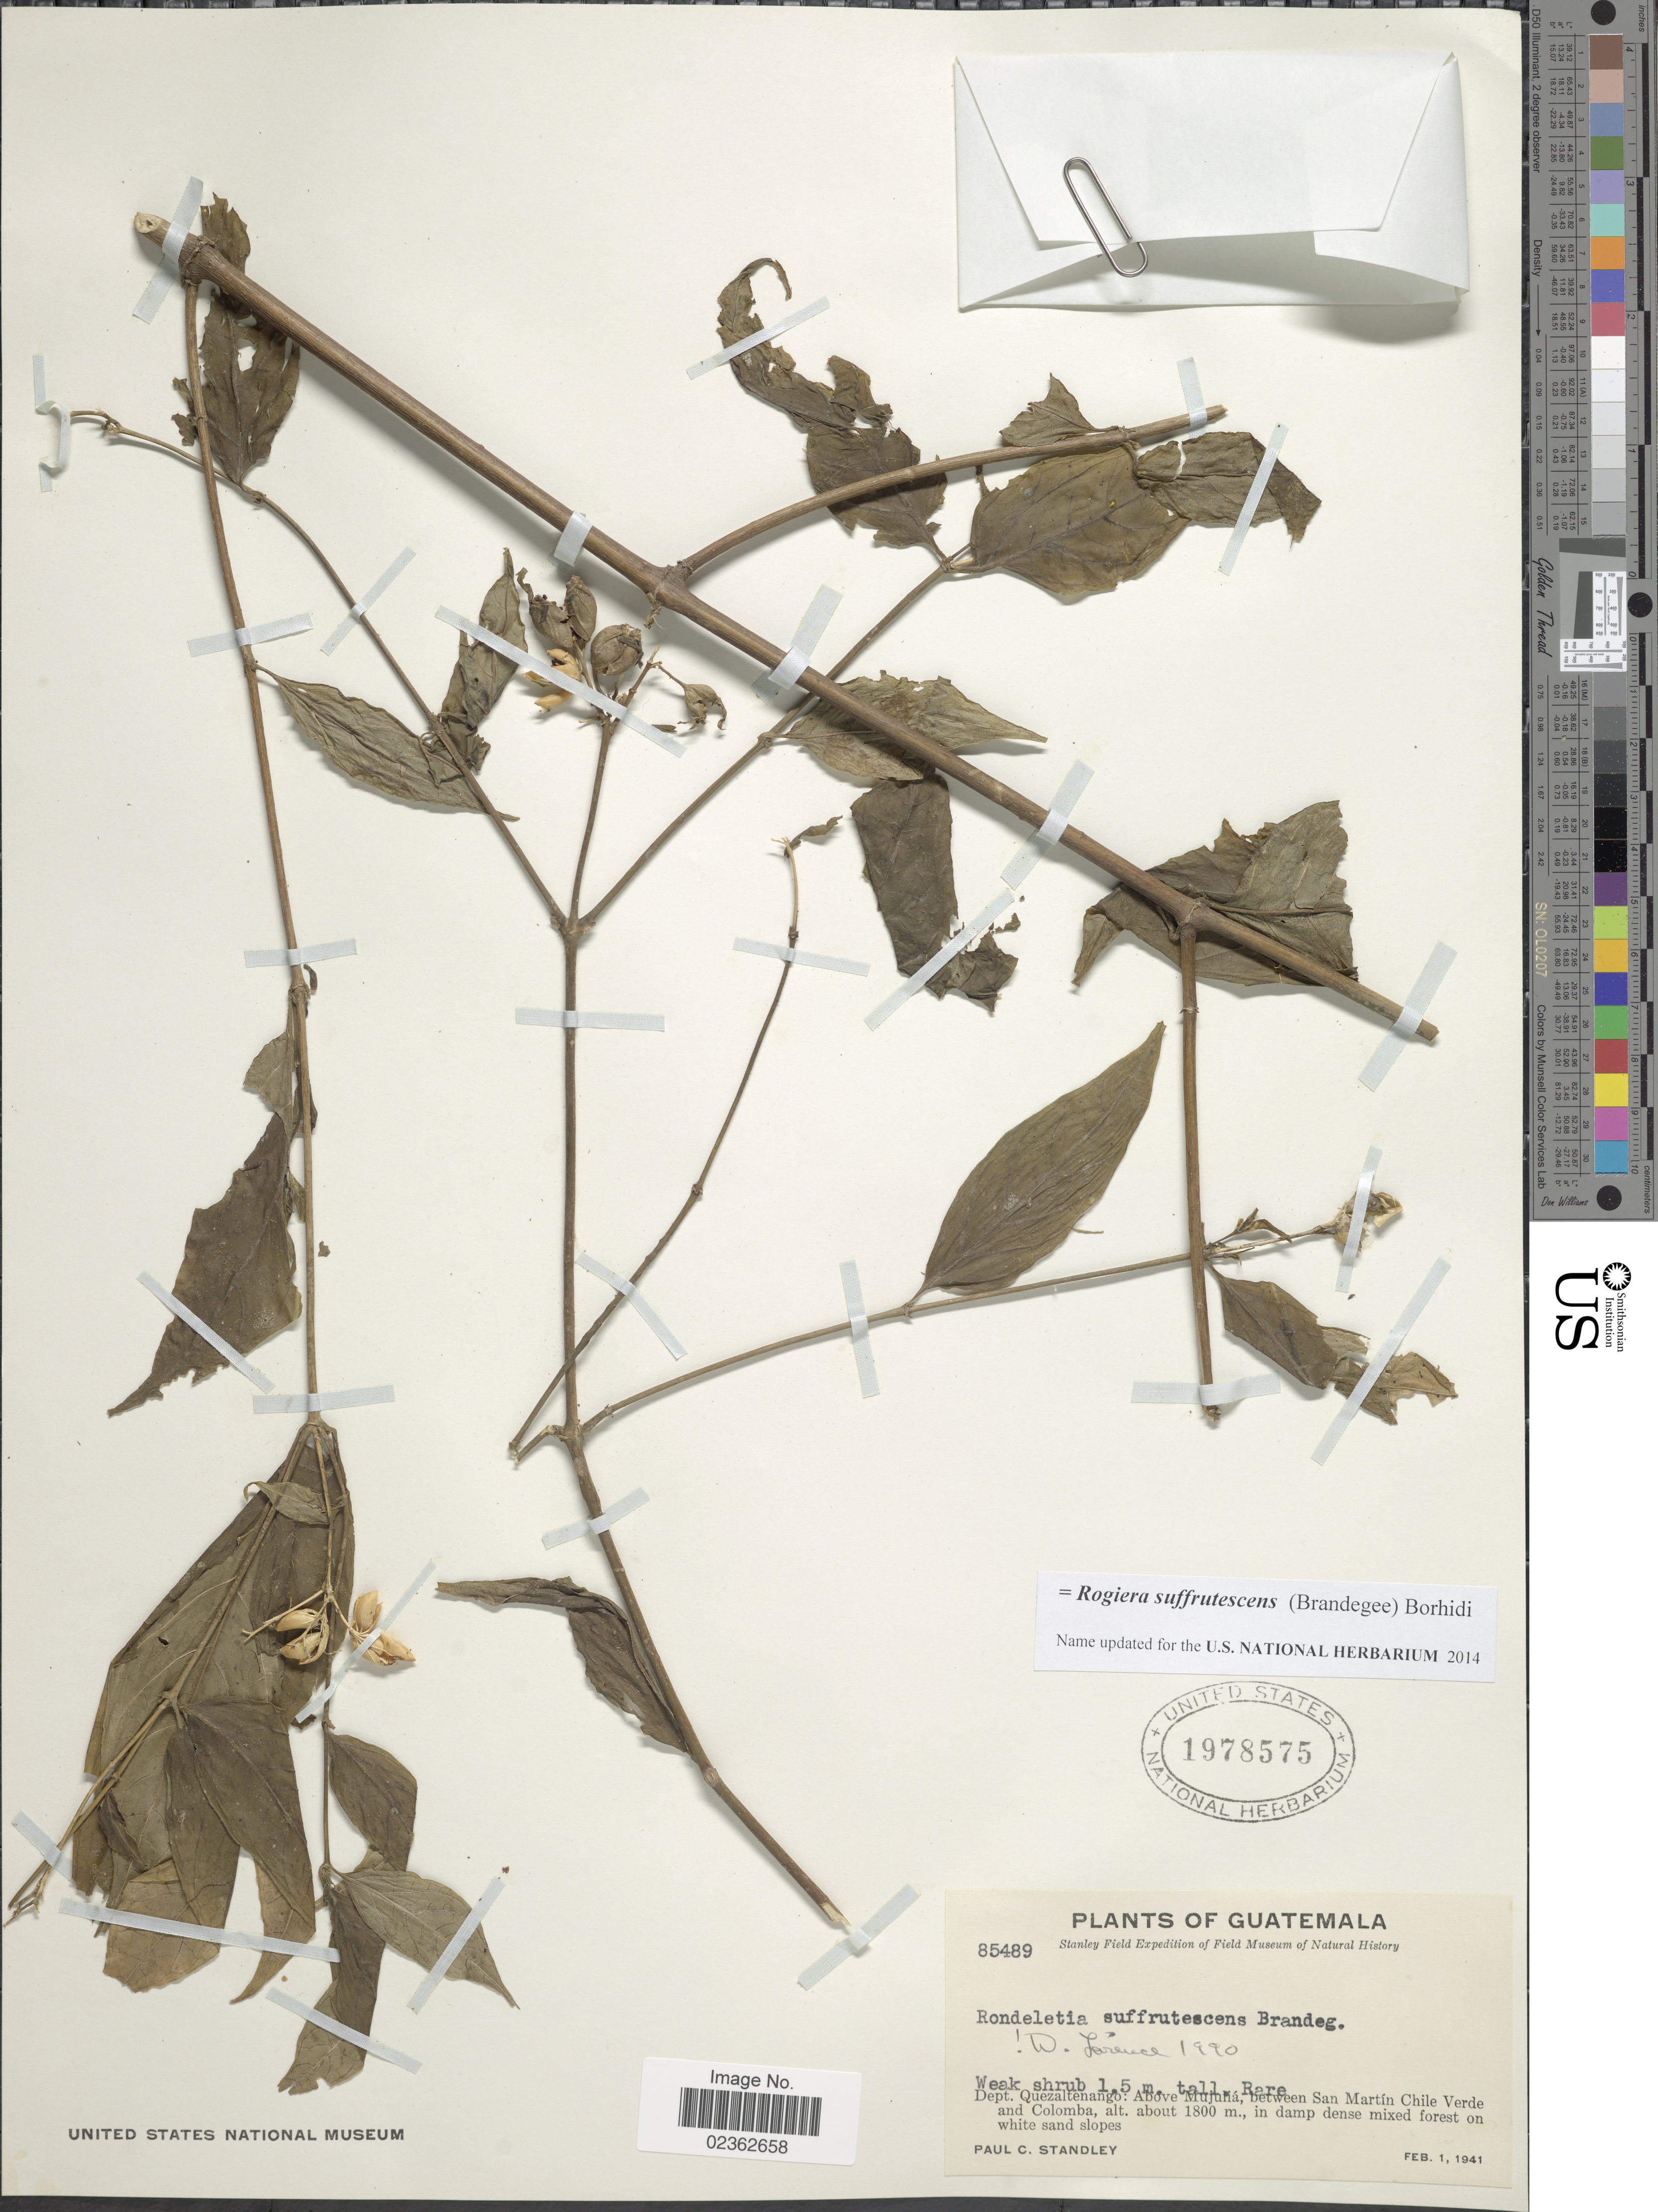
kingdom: Plantae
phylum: Tracheophyta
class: Magnoliopsida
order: Gentianales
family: Rubiaceae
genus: Rogiera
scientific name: Rogiera suffrutescens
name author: (Brandegee) Borhidi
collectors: P. C. Standley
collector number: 85489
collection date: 1941-02-01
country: Guatemala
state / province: Quetzaltenango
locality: Above Mujuna, between San Martin Chile Verde and Colombia.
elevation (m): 1800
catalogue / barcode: US 1978575